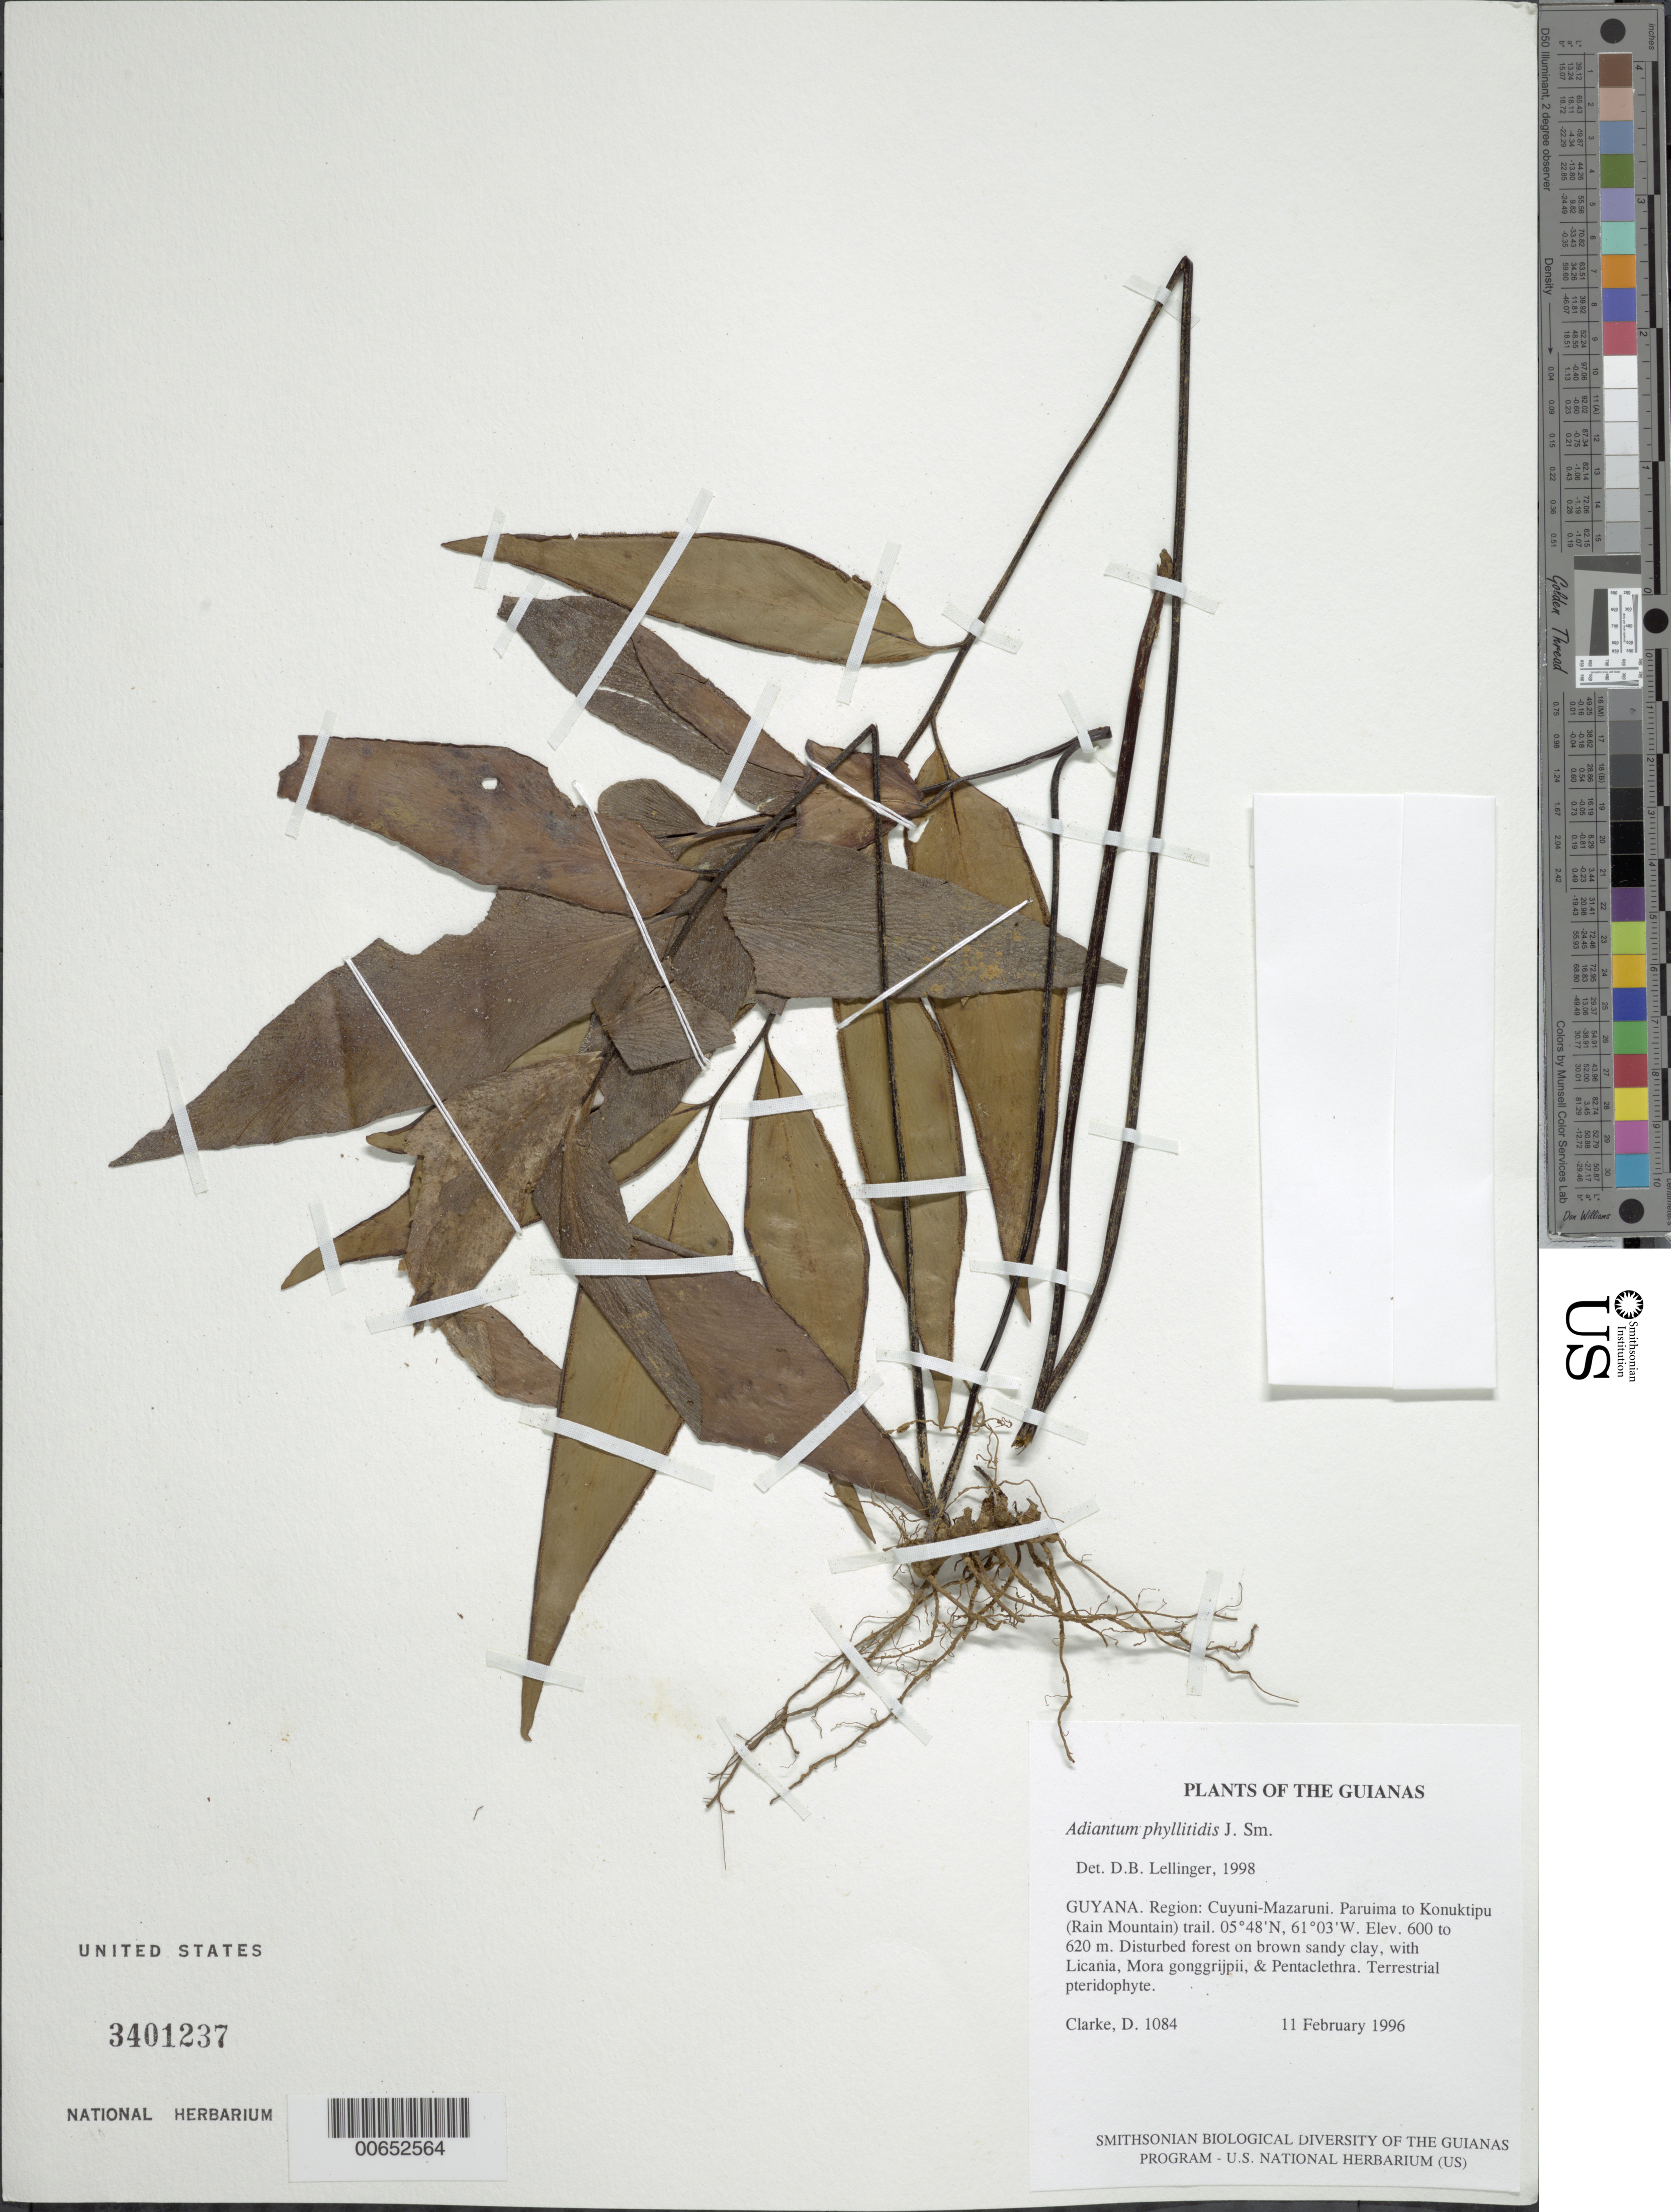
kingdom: Plantae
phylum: Tracheophyta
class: Polypodiopsida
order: Polypodiales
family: Pteridaceae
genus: Adiantum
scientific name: Adiantum phyllitidis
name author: J. Sm.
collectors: H. D. Clarke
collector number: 1084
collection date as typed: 11 February 1996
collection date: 1996-02-11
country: Guyana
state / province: Cuyuni-Mazaruni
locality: Paruima to Konuktipu (Rain Mountain) trail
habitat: Disturbed forest on brown sandy clay, with Licania, Mora gonggrijpii, & Pentaclethra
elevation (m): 600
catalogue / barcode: US 3401237